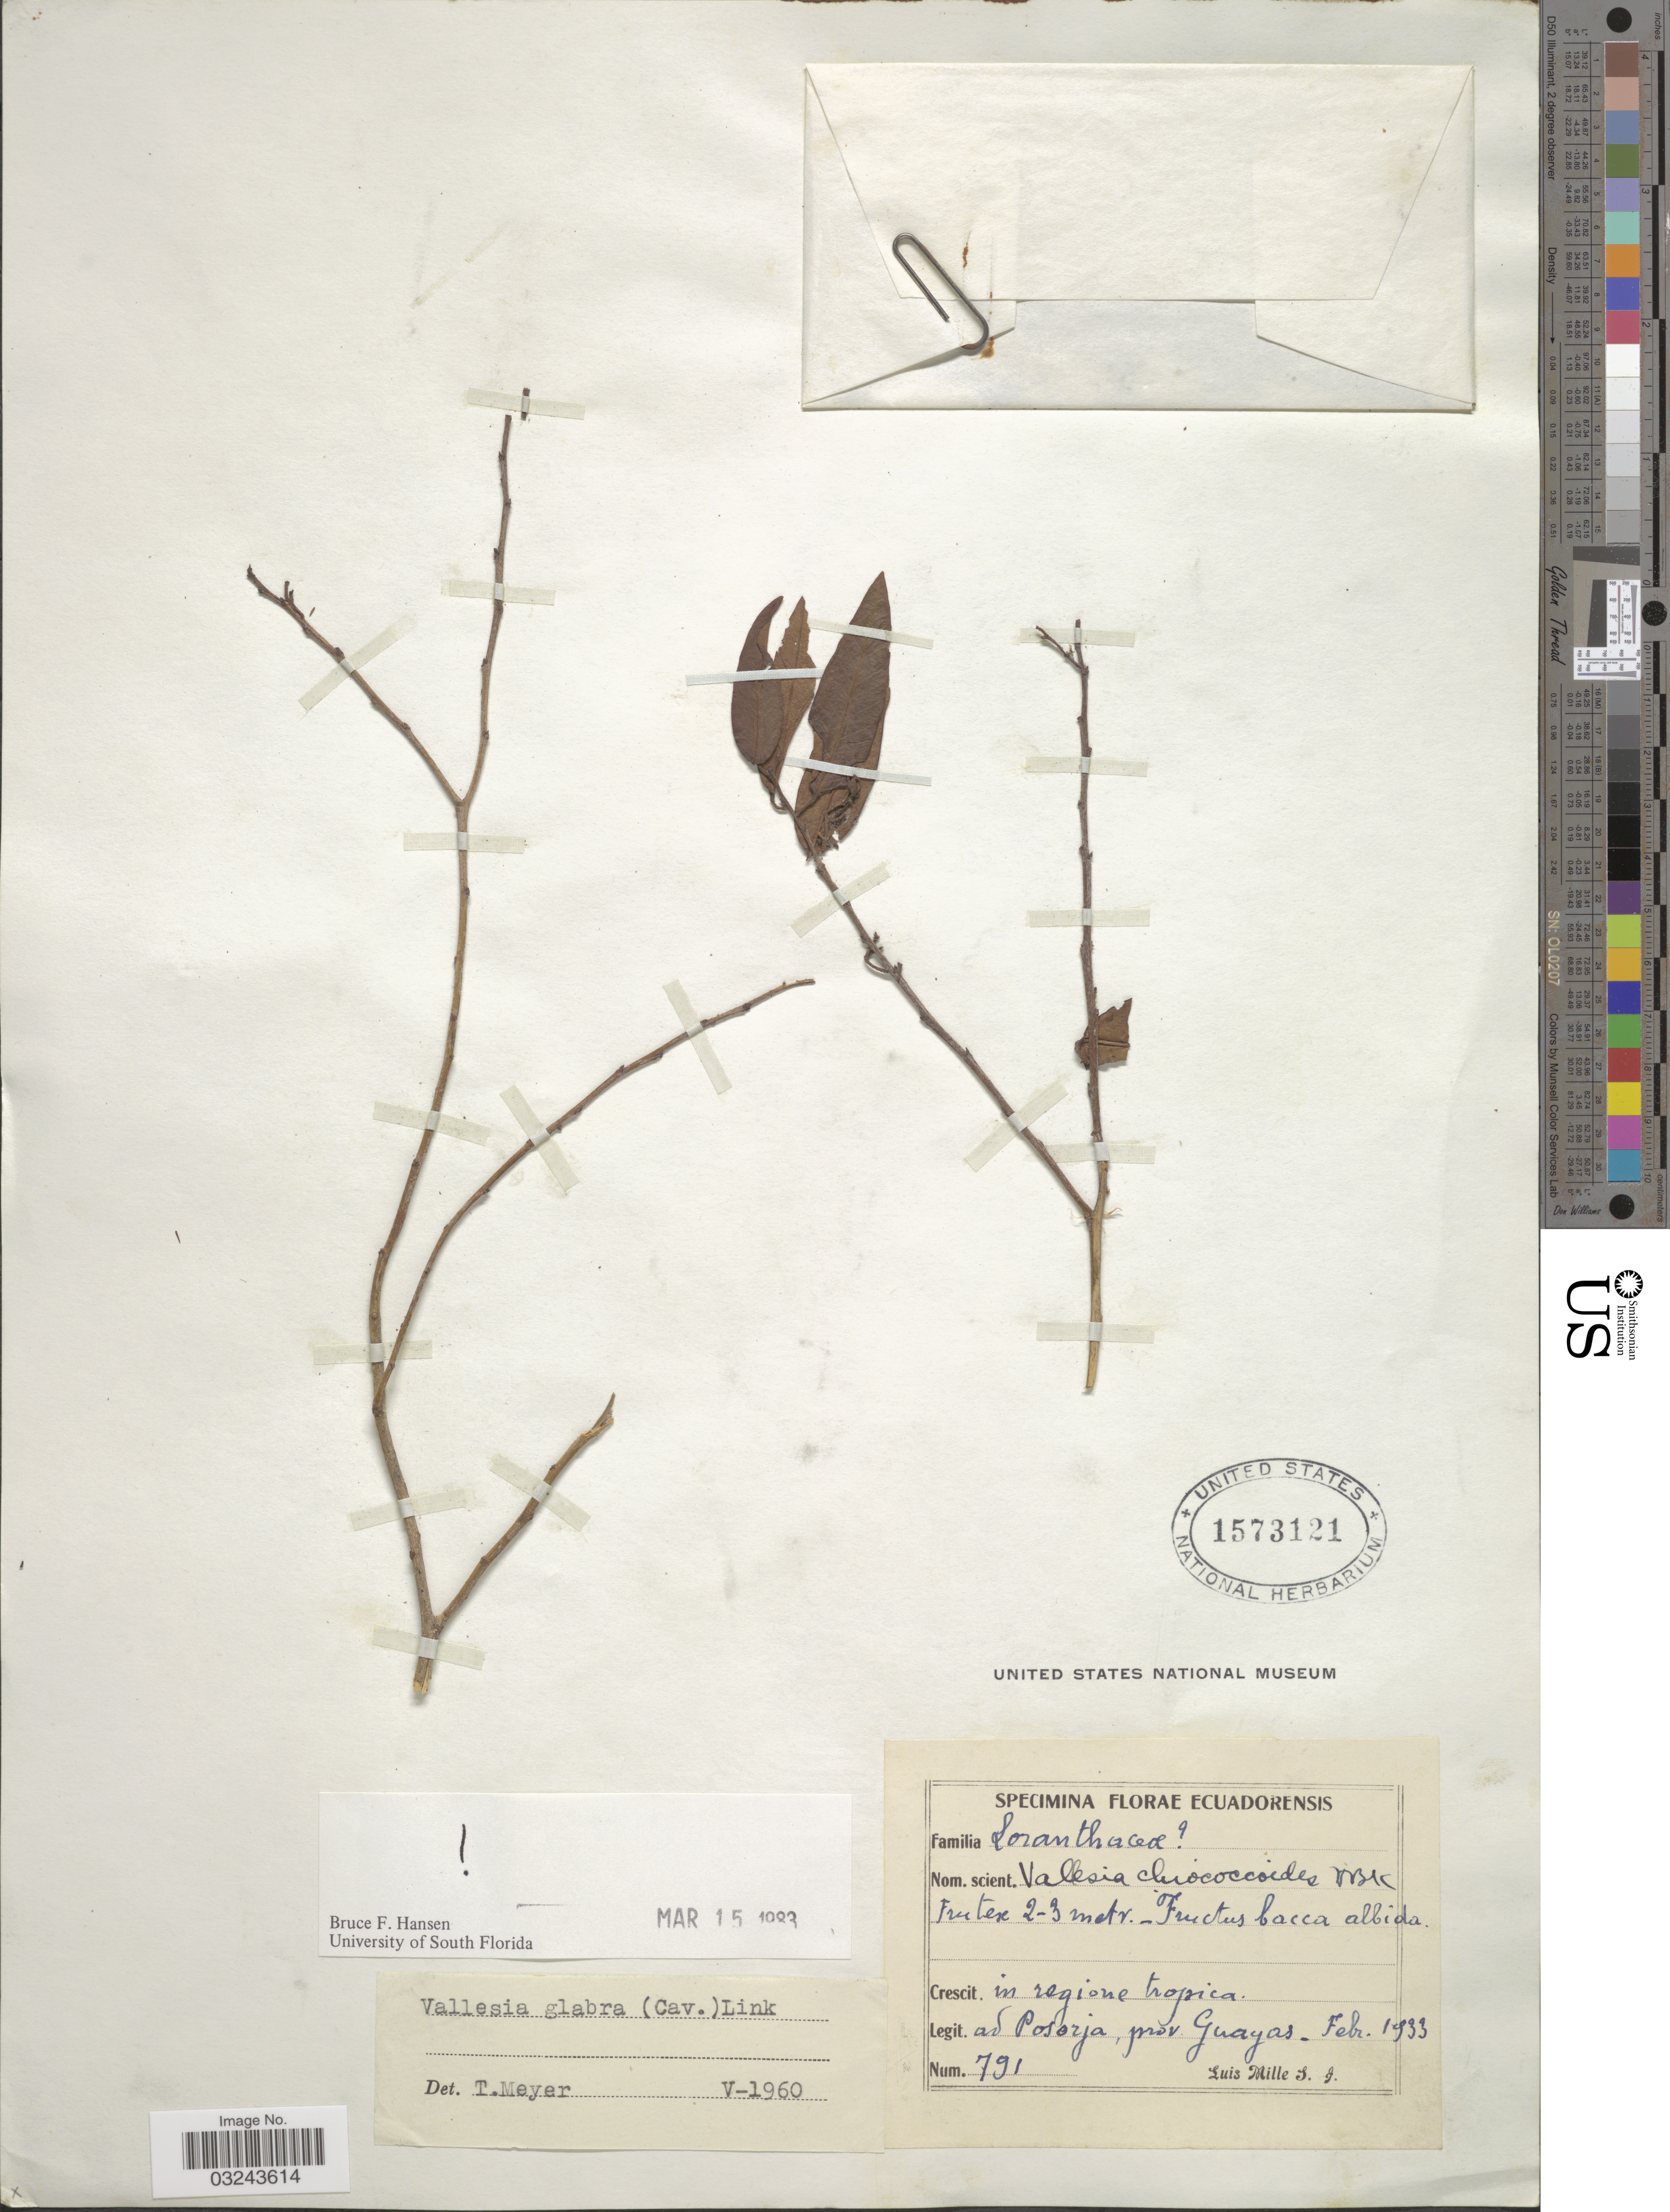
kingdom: Plantae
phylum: Tracheophyta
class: Magnoliopsida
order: Gentianales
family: Apocynaceae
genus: Vallesia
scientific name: Vallesia glabra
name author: (Cav.) Link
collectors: L. Mille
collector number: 791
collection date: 1933-02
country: Ecuador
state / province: Guayas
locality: In regione tropica, ad Posorja, prov. Guayas.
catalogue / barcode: US 1573121